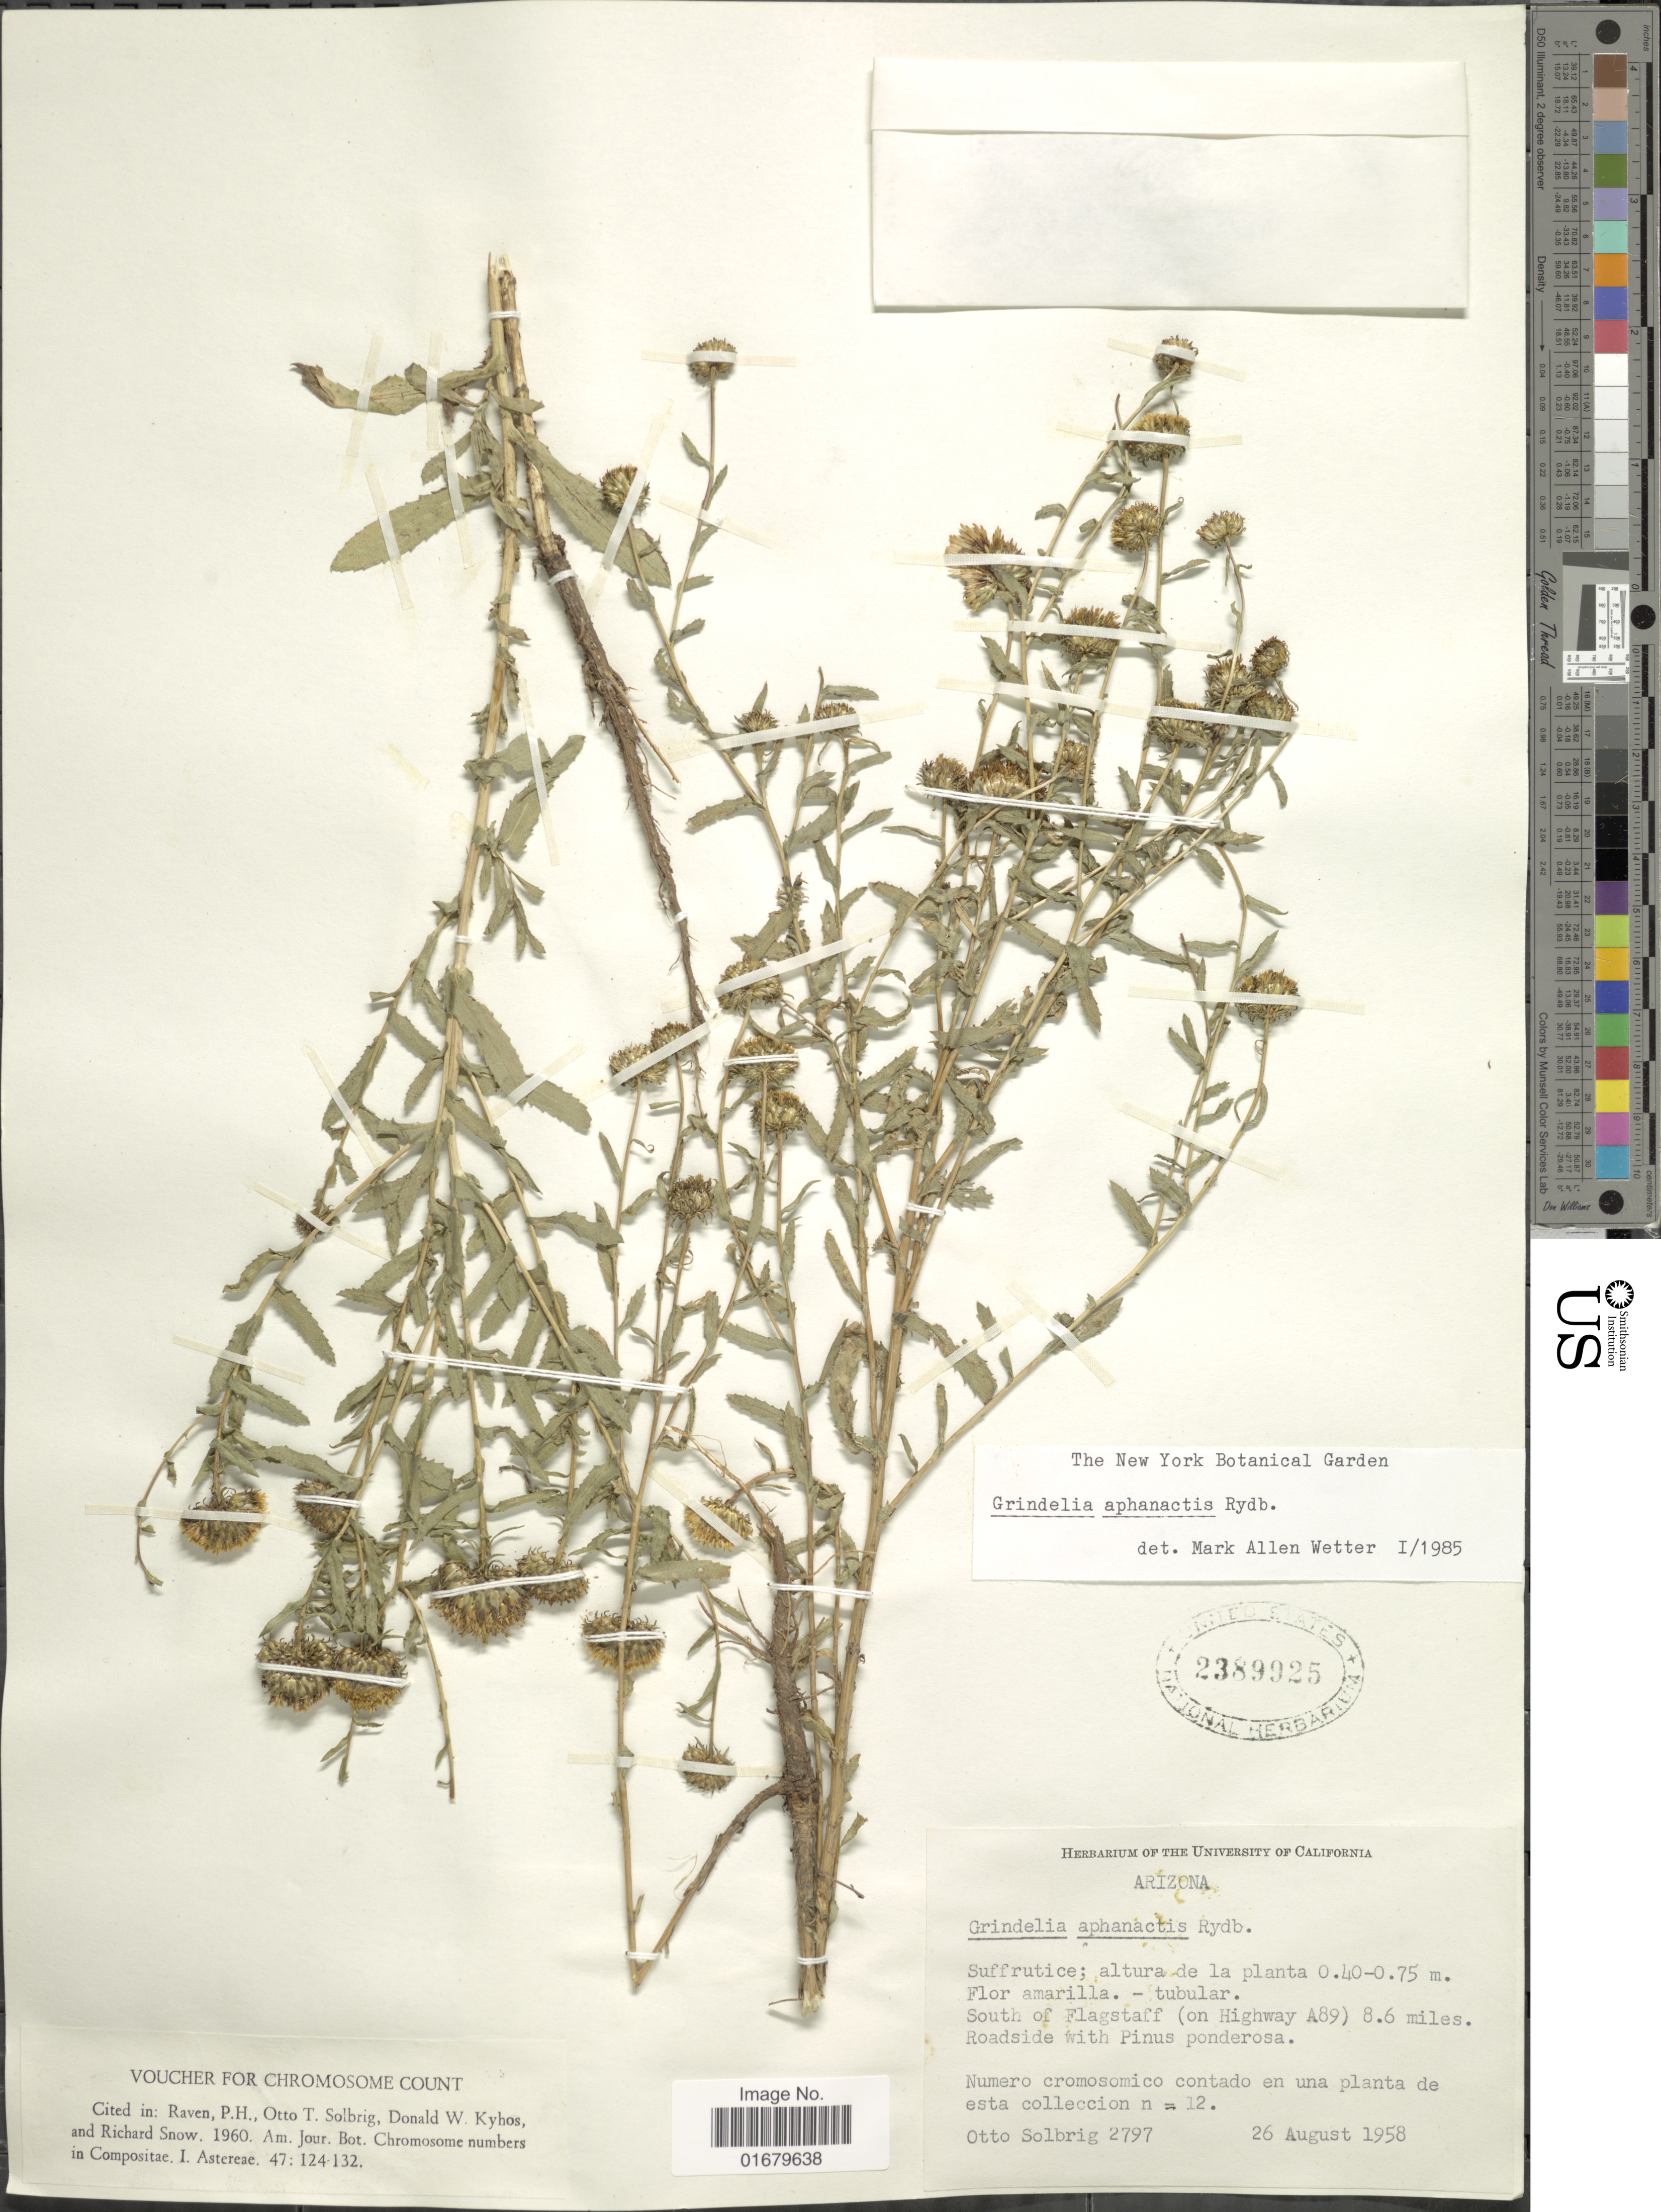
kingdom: Plantae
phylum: Tracheophyta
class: Magnoliopsida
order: Asterales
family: Asteraceae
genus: Grindelia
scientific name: Grindelia aphanactis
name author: Rydb.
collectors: O. T. Solbrig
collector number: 2797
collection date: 1958-08-26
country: United States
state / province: Arizona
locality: South of Flagstaff (on Highway A89) 8.6 miles.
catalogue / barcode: US 2389925